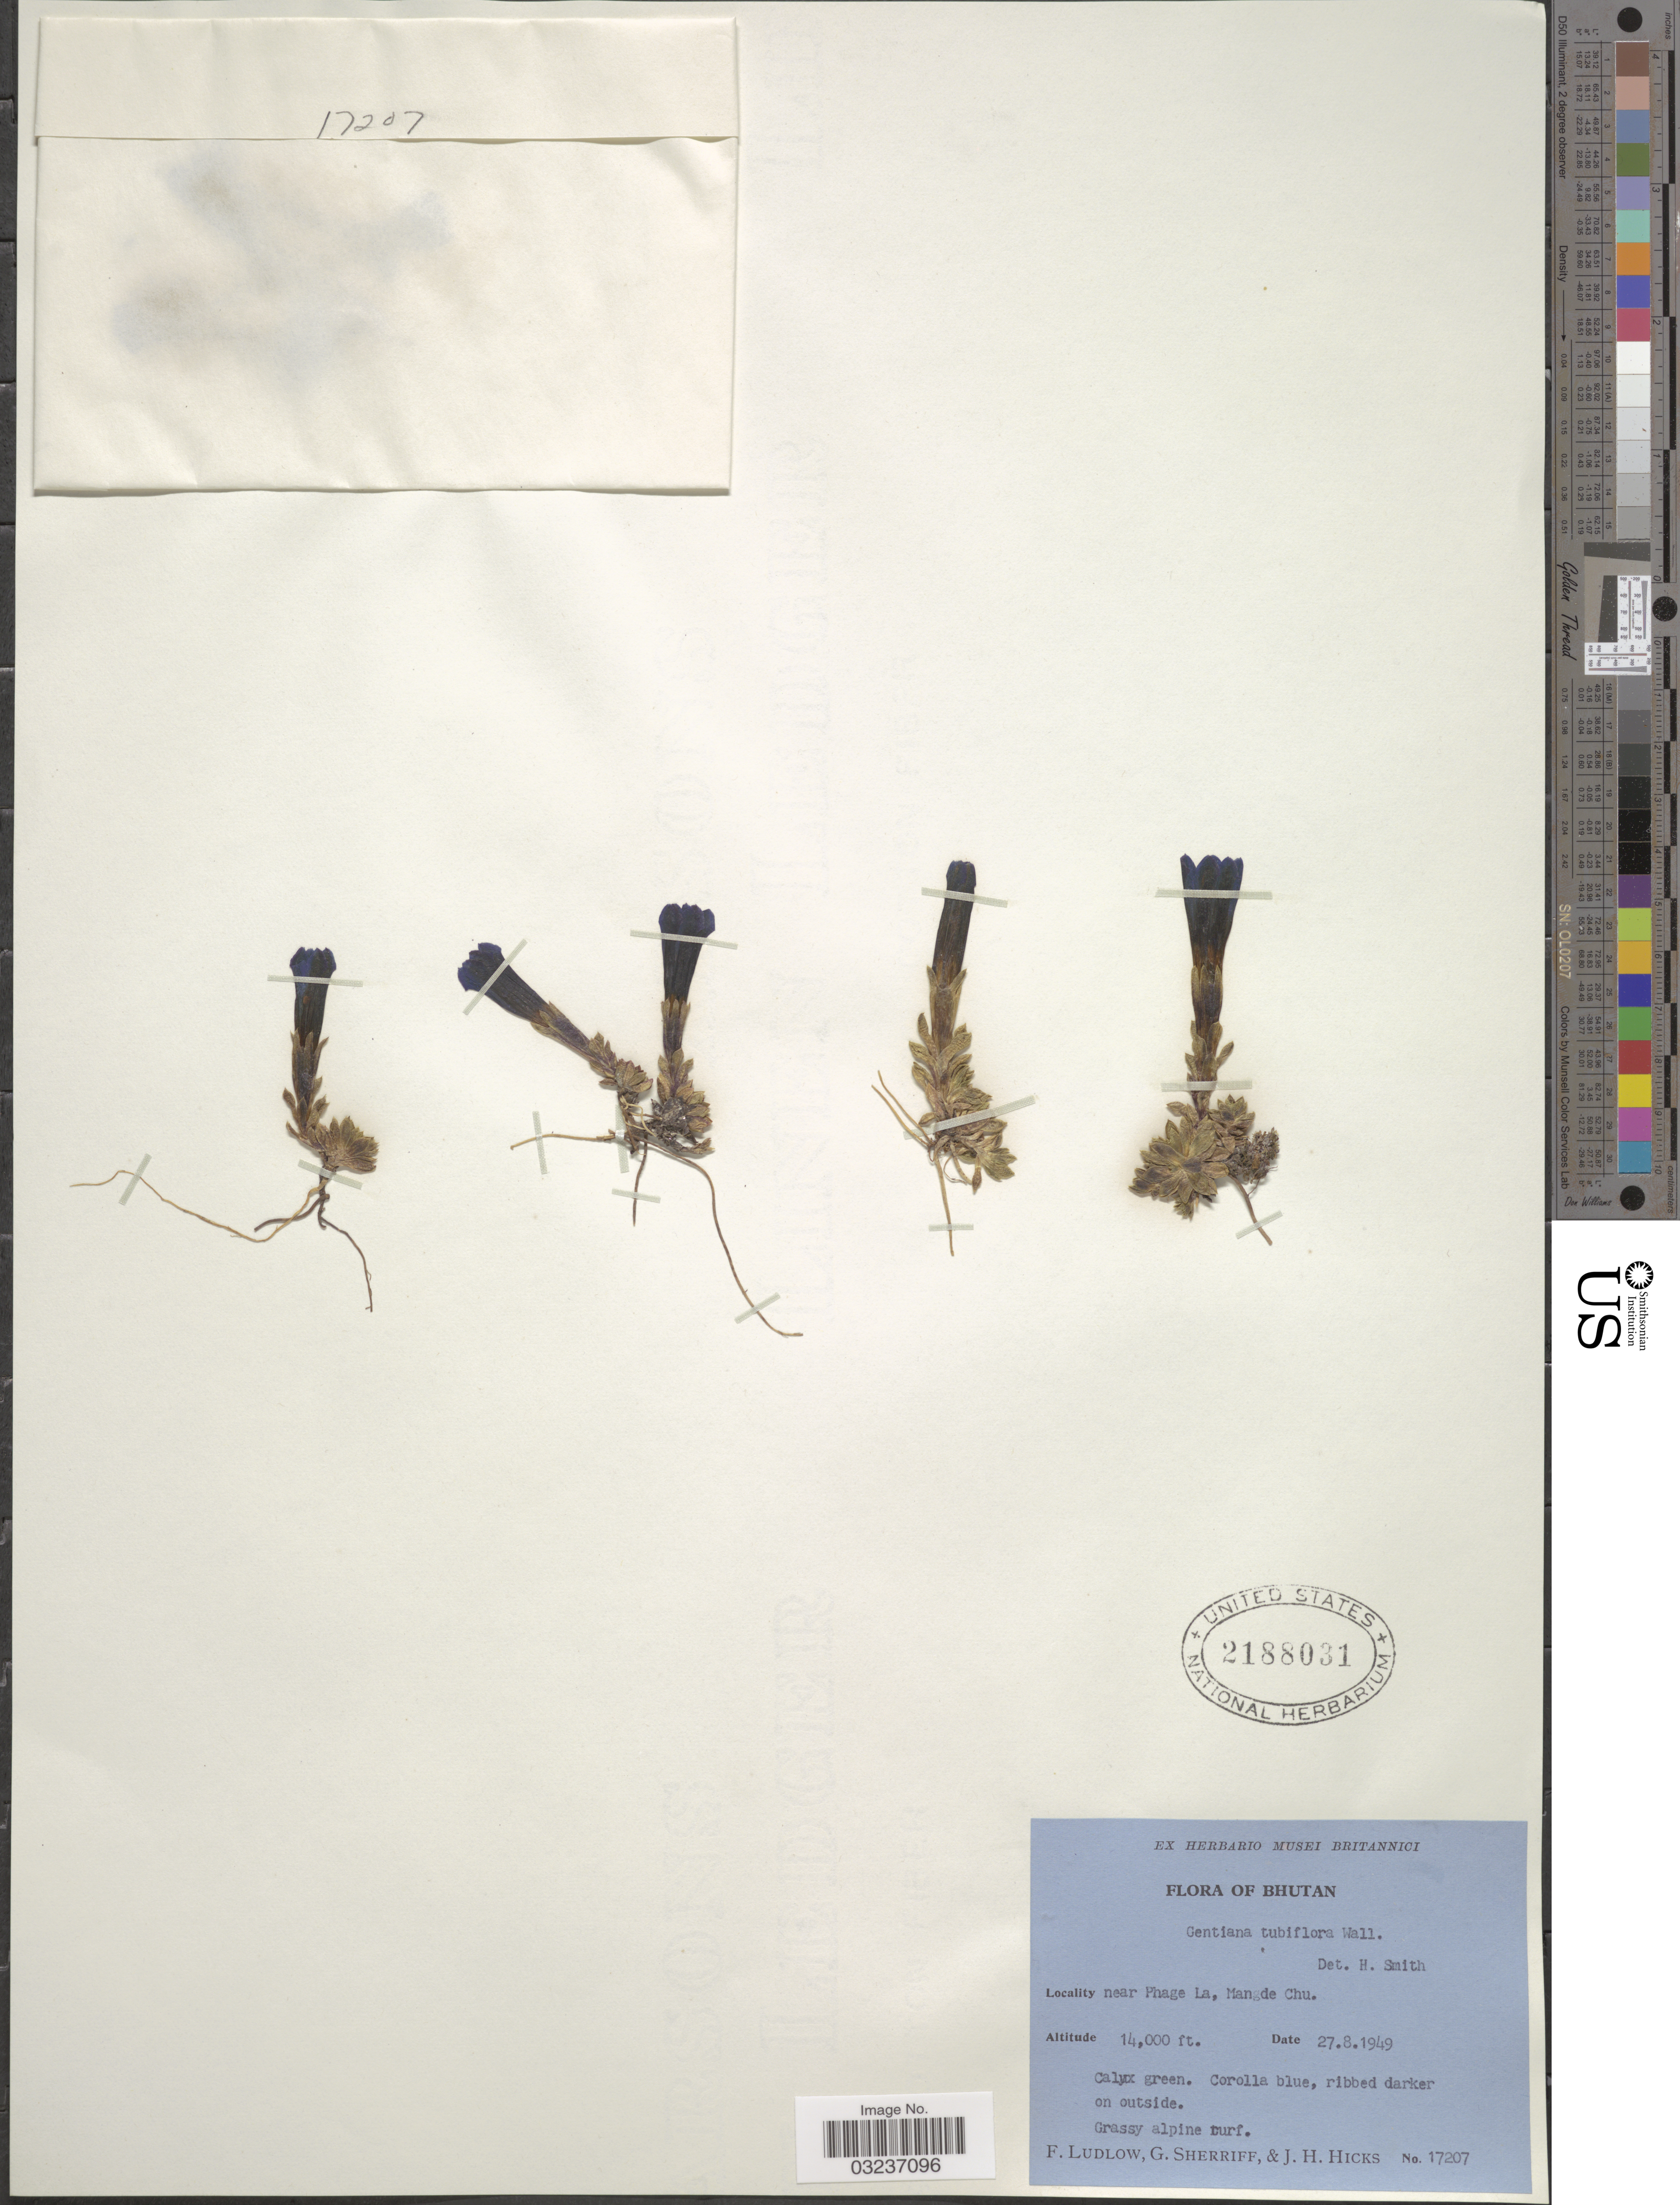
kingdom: Plantae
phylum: Tracheophyta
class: Magnoliopsida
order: Gentianales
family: Gentianaceae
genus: Gentiana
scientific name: Gentiana tubiflora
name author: (Wall. ex G. Don) Griseb.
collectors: F. Ludlow, G. Sherriff & J. H. Hicks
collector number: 17207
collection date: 1949-08-27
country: Bhutan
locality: Near Phage La, Mangde Chu.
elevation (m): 4267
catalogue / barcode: US 2188031